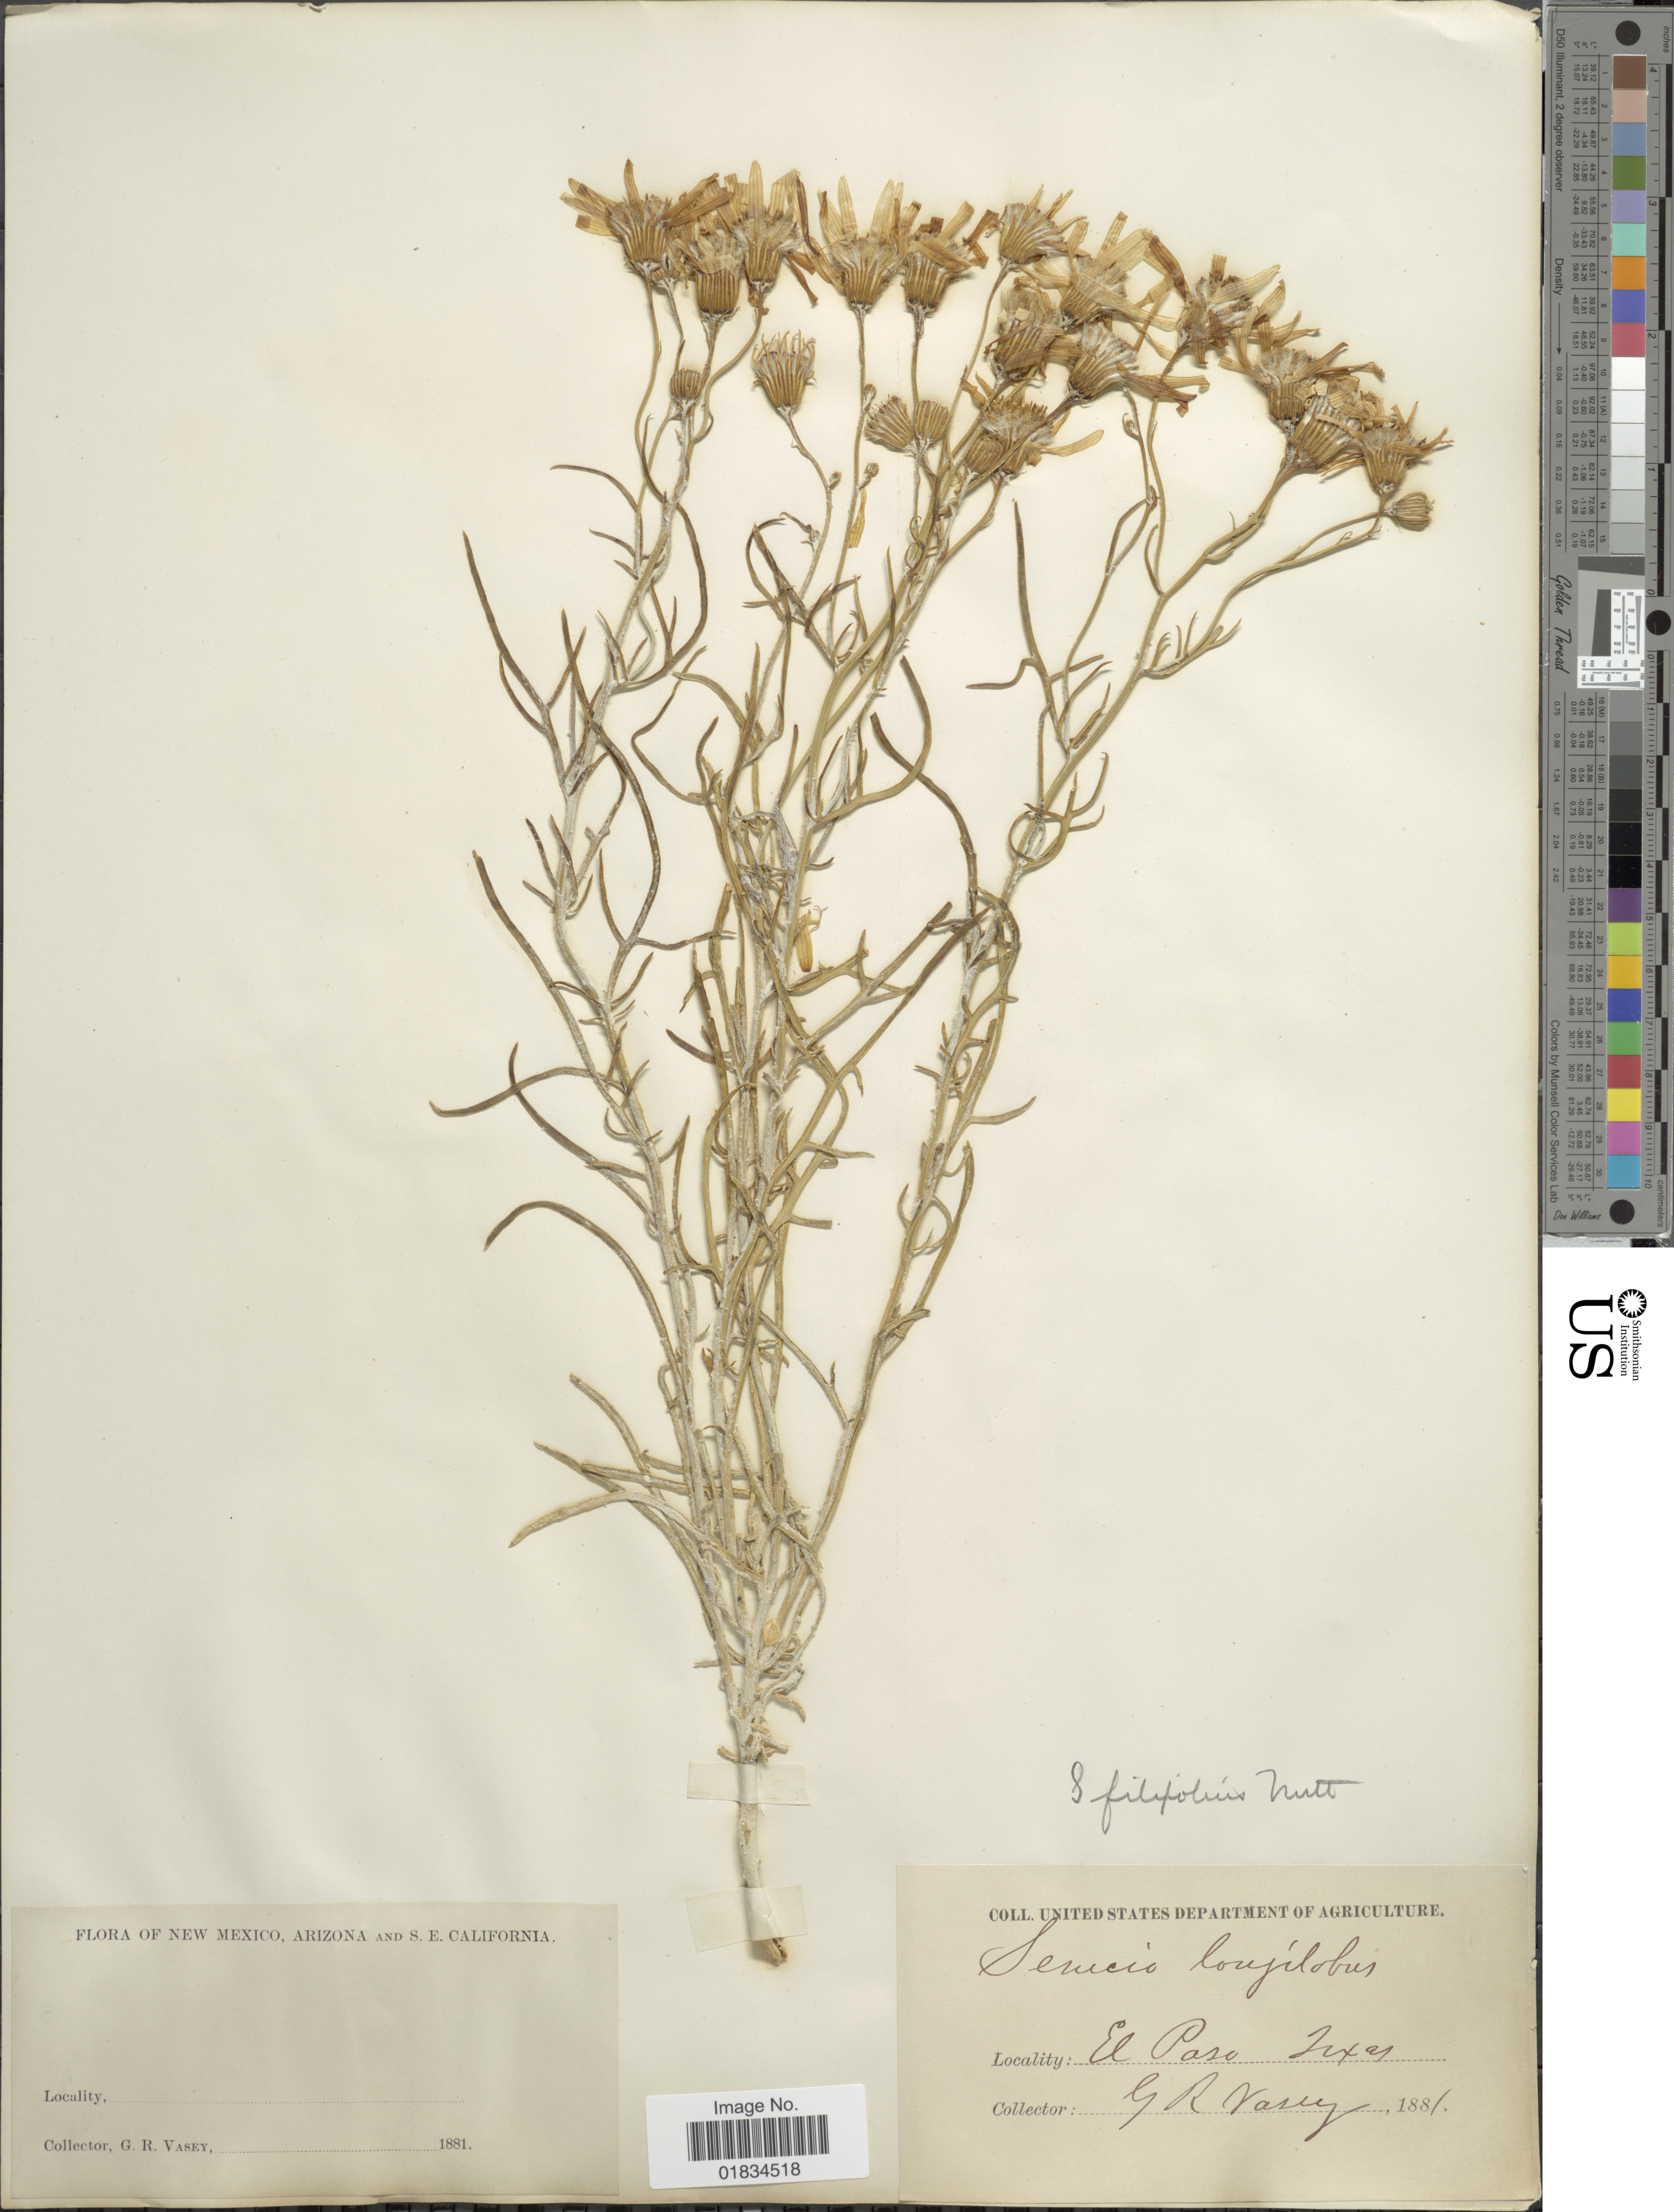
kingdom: Plantae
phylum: Tracheophyta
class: Magnoliopsida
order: Asterales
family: Asteraceae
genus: Senecio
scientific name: Senecio flaccidus var. flaccidus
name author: Less.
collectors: G. R. Vasey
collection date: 1881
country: United States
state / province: Texas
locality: El Paso